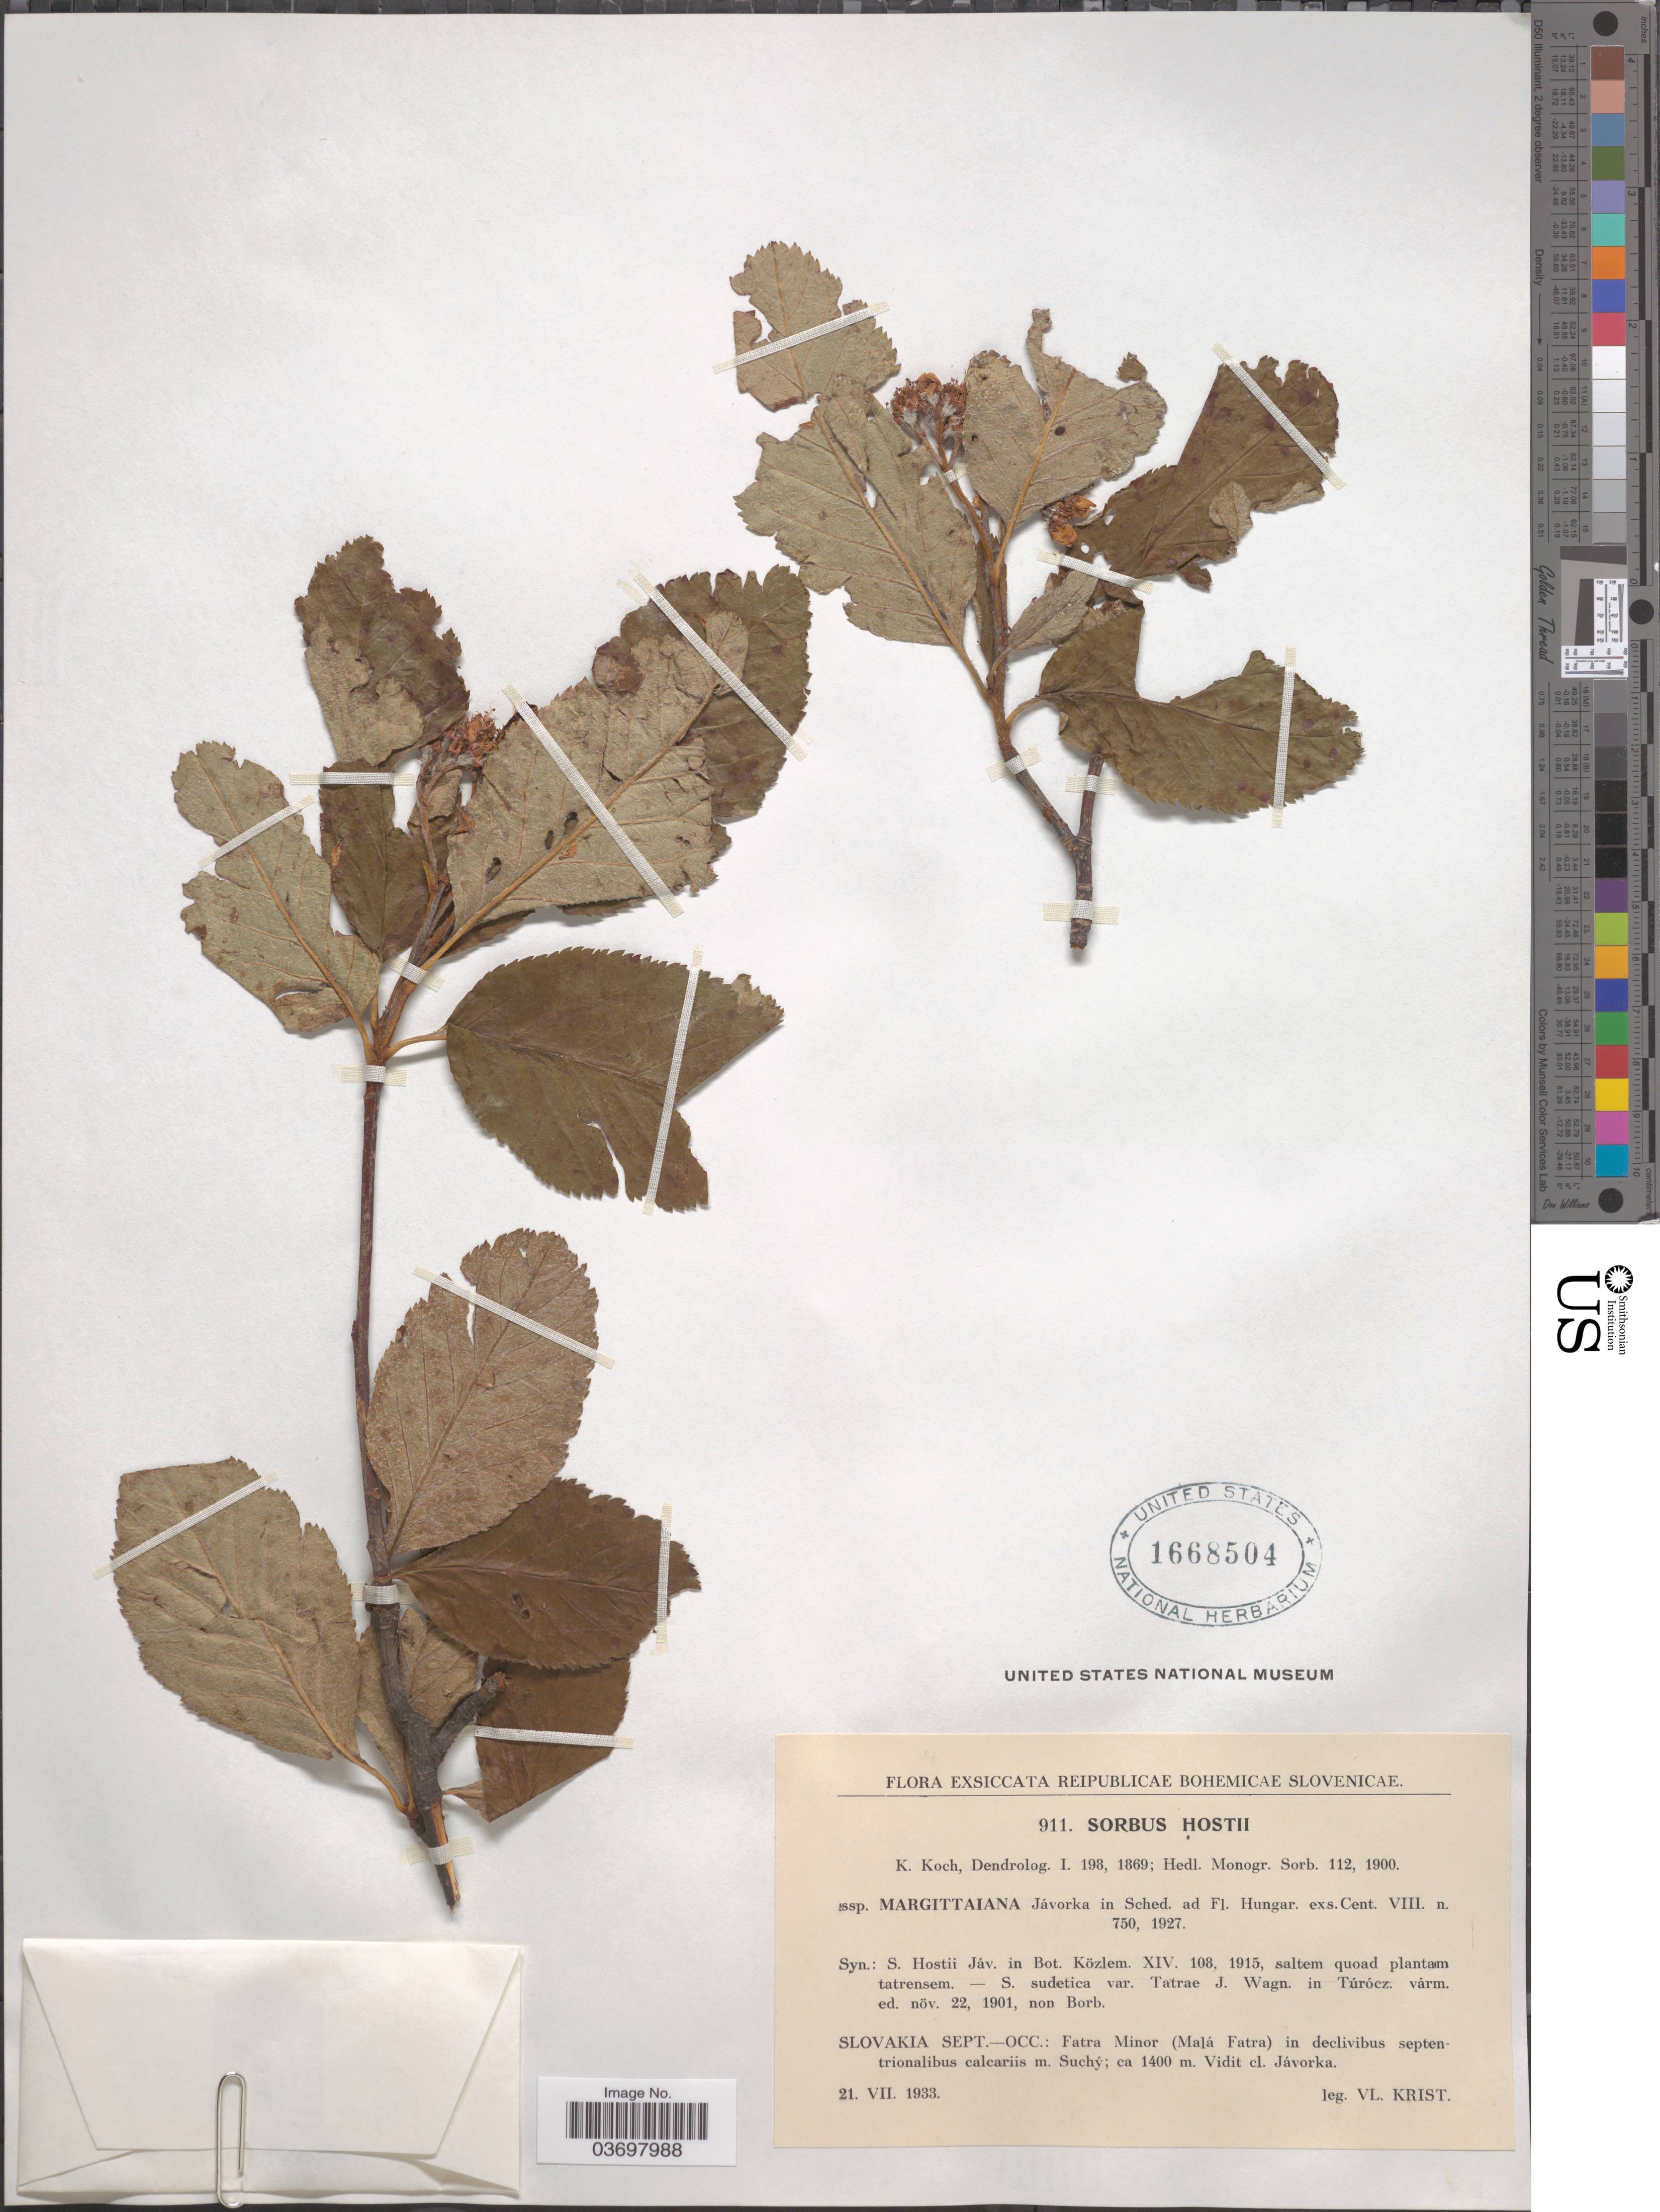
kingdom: Plantae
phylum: Tracheophyta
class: Magnoliopsida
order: Rosales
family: Rosaceae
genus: Sorbus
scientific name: Sorbus hostii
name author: (J. Jacq. ex Host) Heynh.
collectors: V. Krist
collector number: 911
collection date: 1933-07-21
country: Slovakia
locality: Slovakia Sept.- Occ.: Fatra Minor (Malá Fatra) in declivibus septentrionalibus calcariis m. Suchý. Vidit cl. Jávorka.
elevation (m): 1400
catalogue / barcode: US 1668504